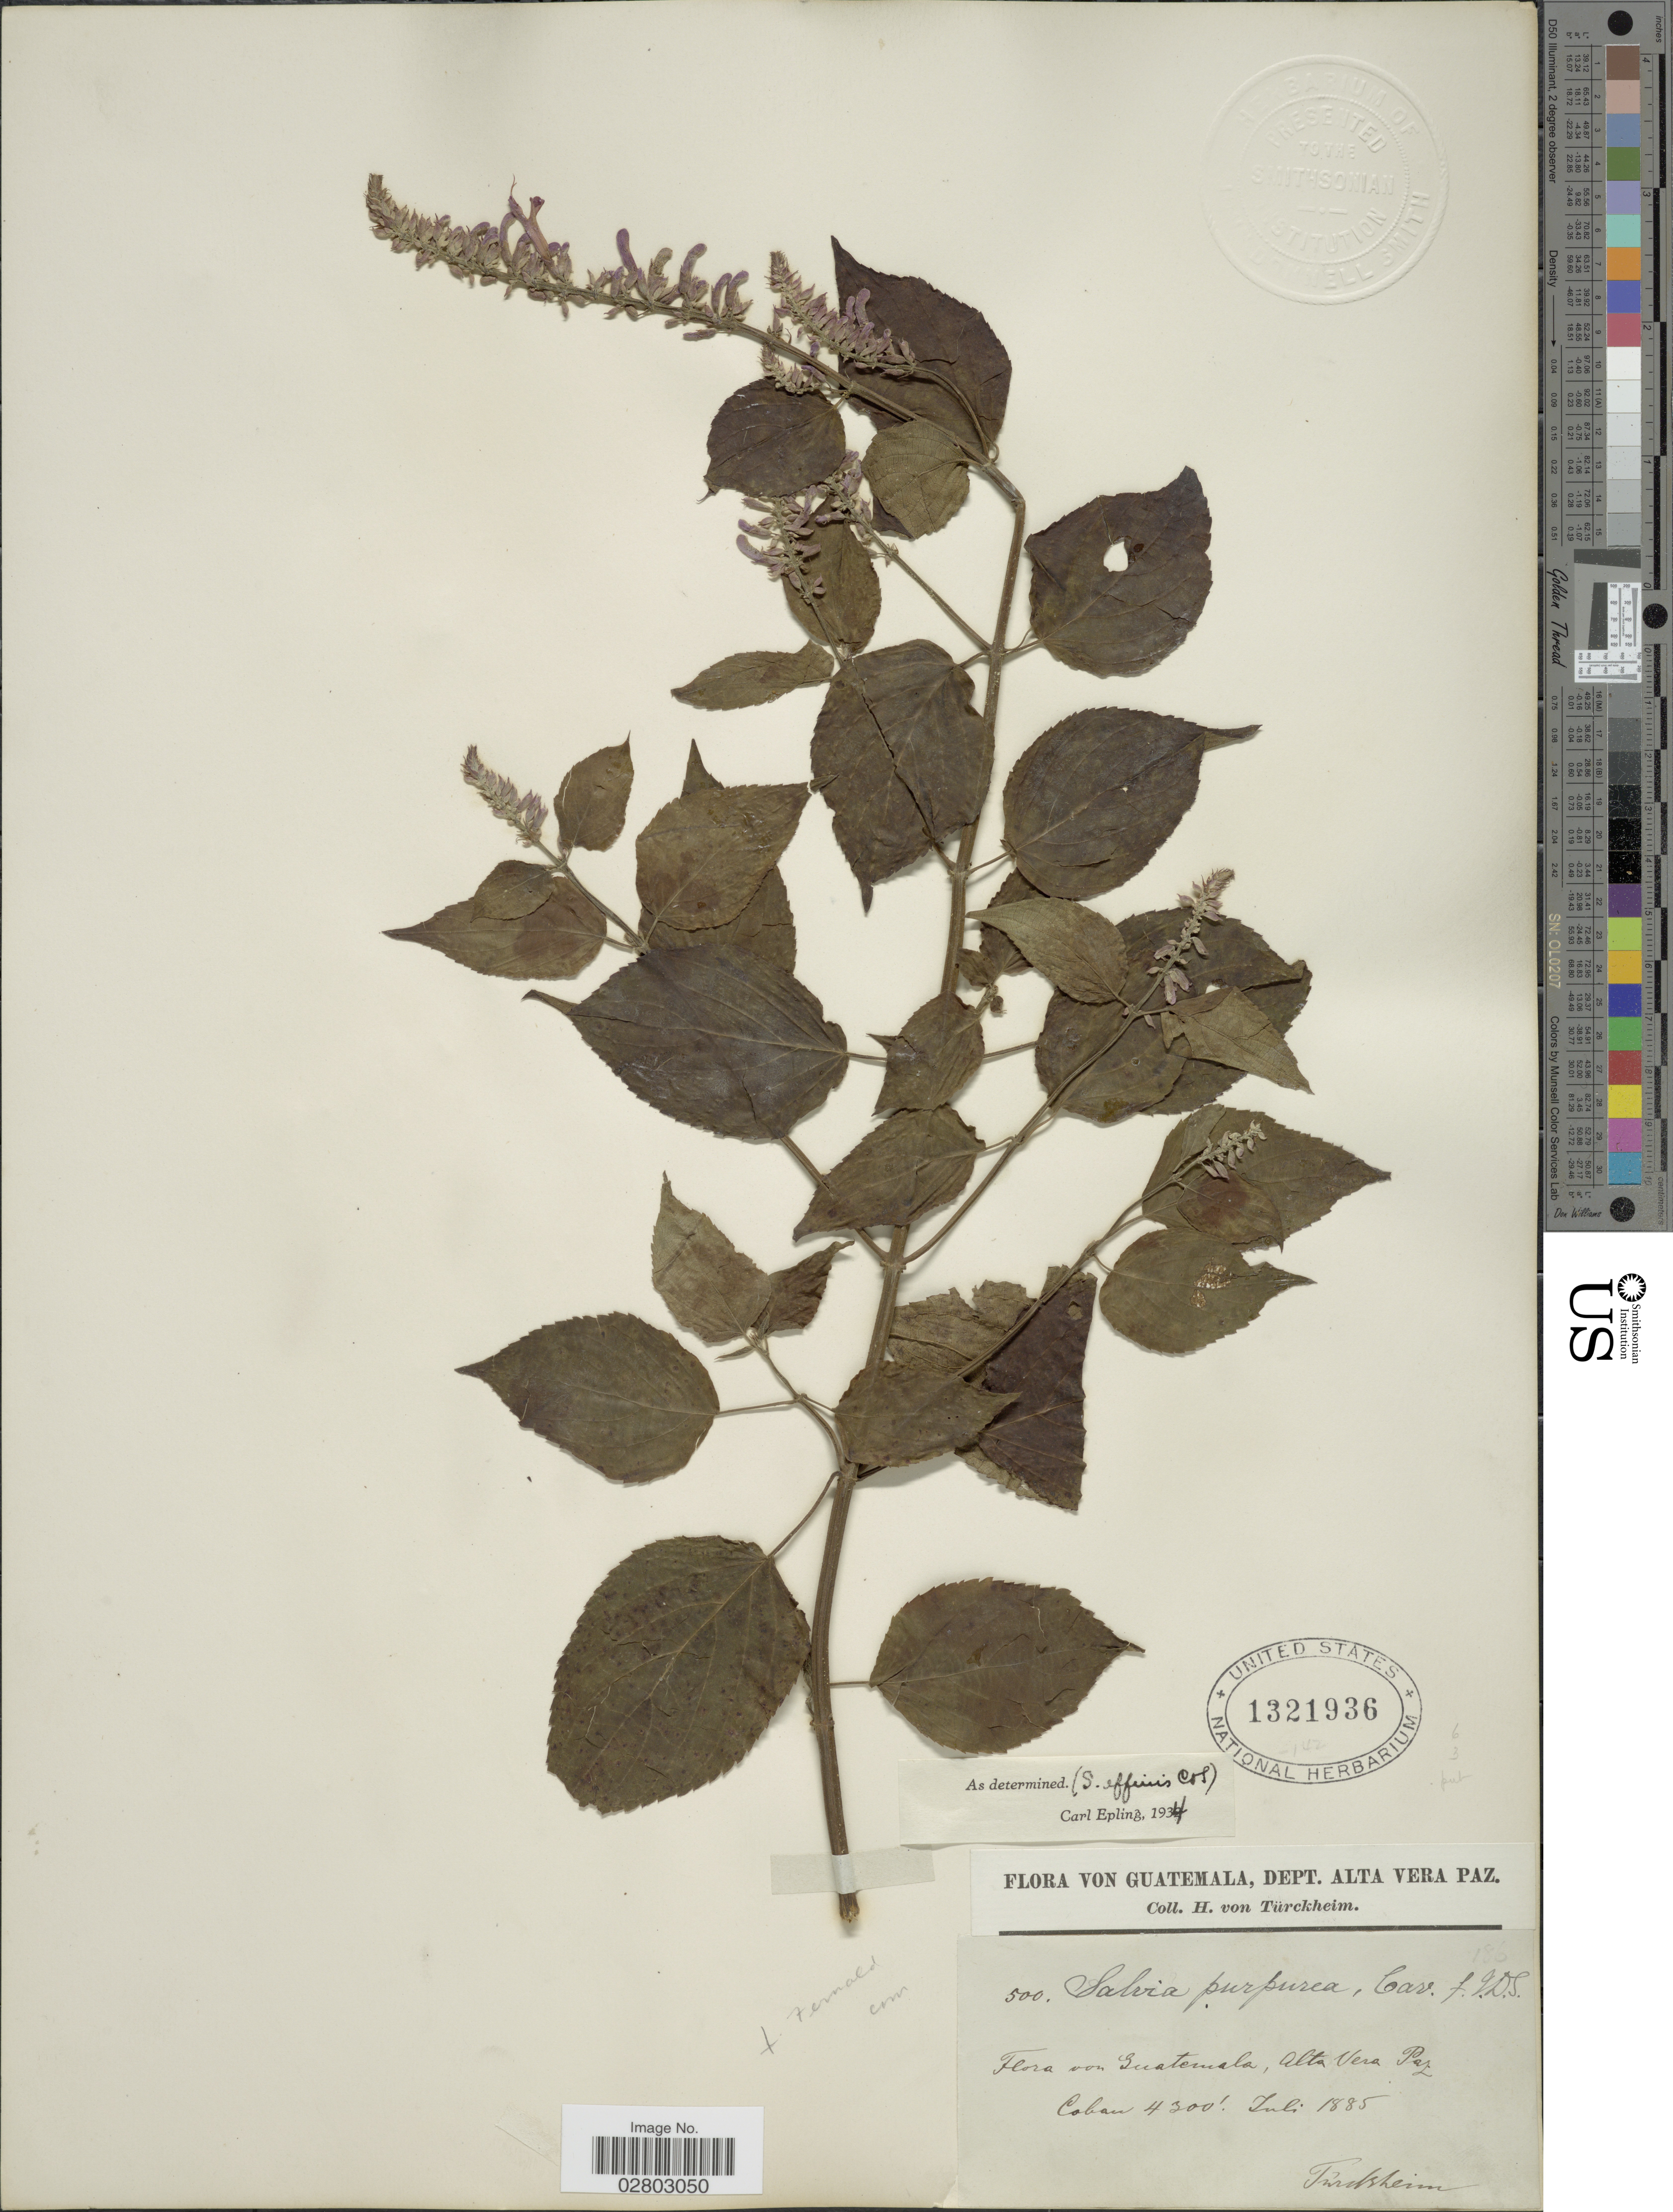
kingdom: Plantae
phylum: Tracheophyta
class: Magnoliopsida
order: Lamiales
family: Lamiaceae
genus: Salvia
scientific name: Salvia purpurea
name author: Cav.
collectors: H. von Türckheim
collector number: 500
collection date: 1885-07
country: Guatemala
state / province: Alta Verapaz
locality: Guatemala, Alta Vera Paz, Coban.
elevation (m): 1311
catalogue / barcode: US 1321936